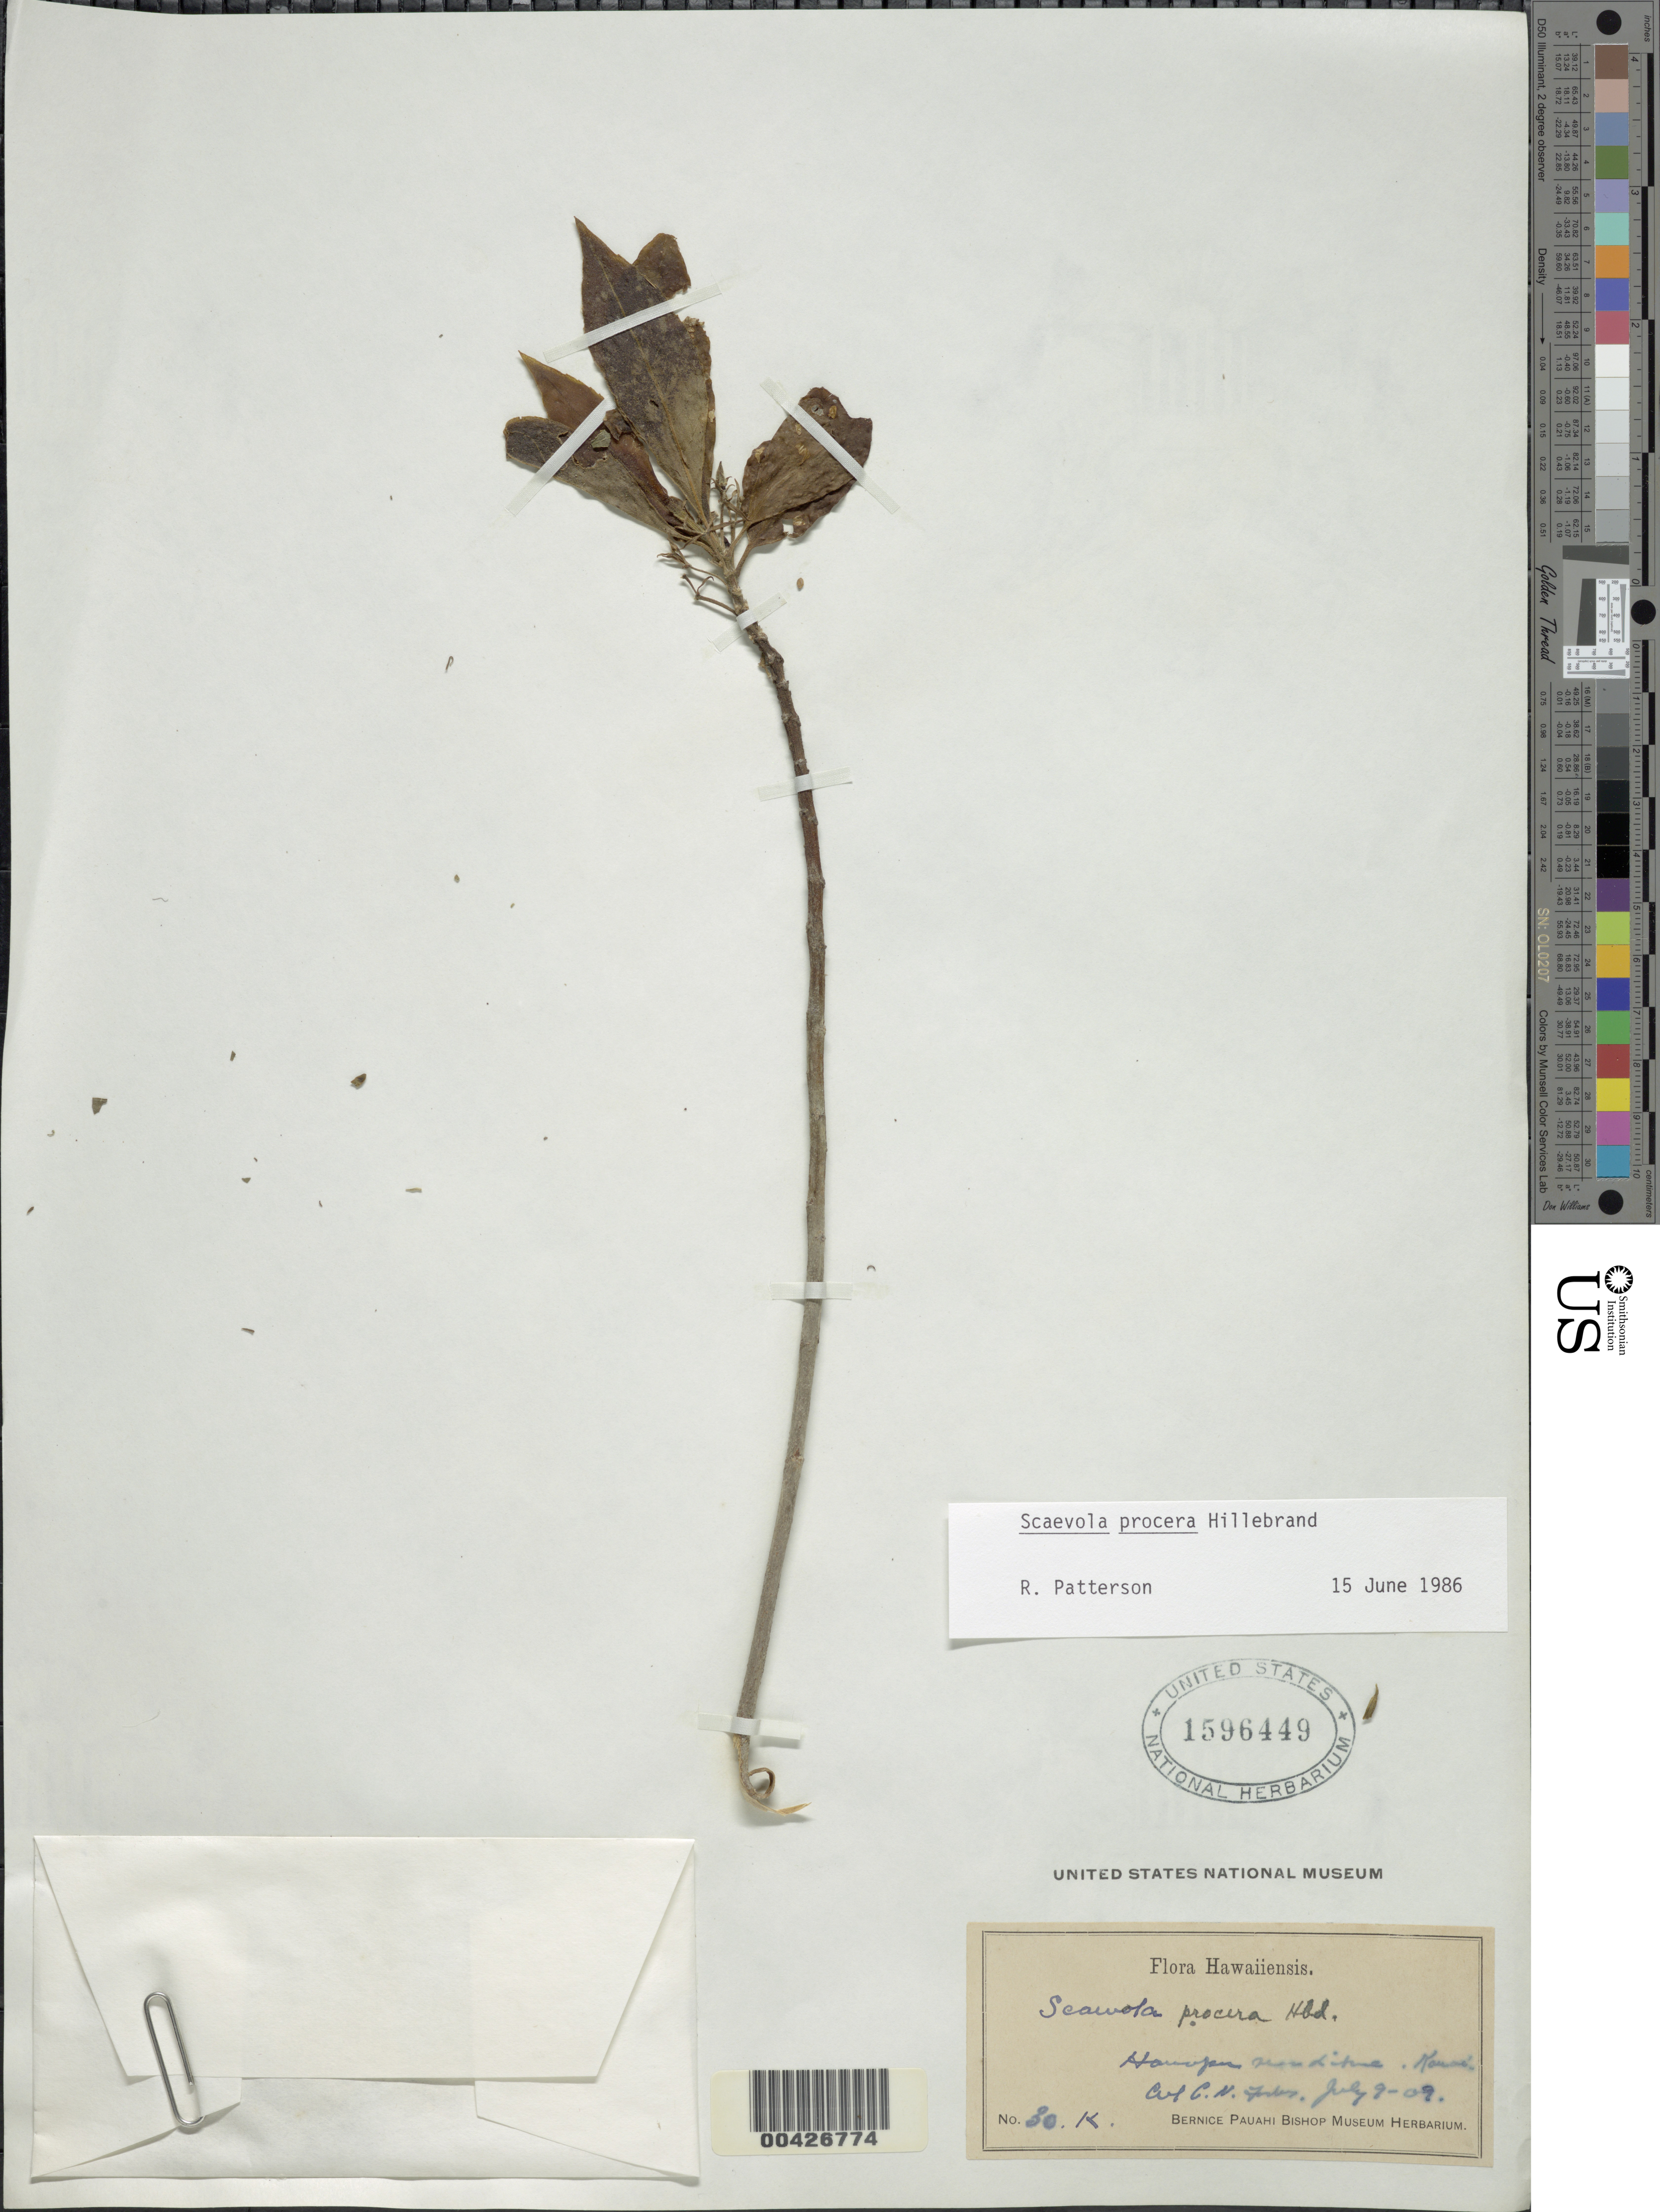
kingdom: Plantae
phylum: Tracheophyta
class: Magnoliopsida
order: Asterales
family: Goodeniaceae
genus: Scaevola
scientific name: Scaevola procera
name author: Hillebr.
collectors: C. N. Forbes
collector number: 30.K.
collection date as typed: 9 Jul 1909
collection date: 1909-07-09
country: United States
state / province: Hawaii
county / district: Kauai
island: Kaua'i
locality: Hanopu near Lihue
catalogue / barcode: US 1596449